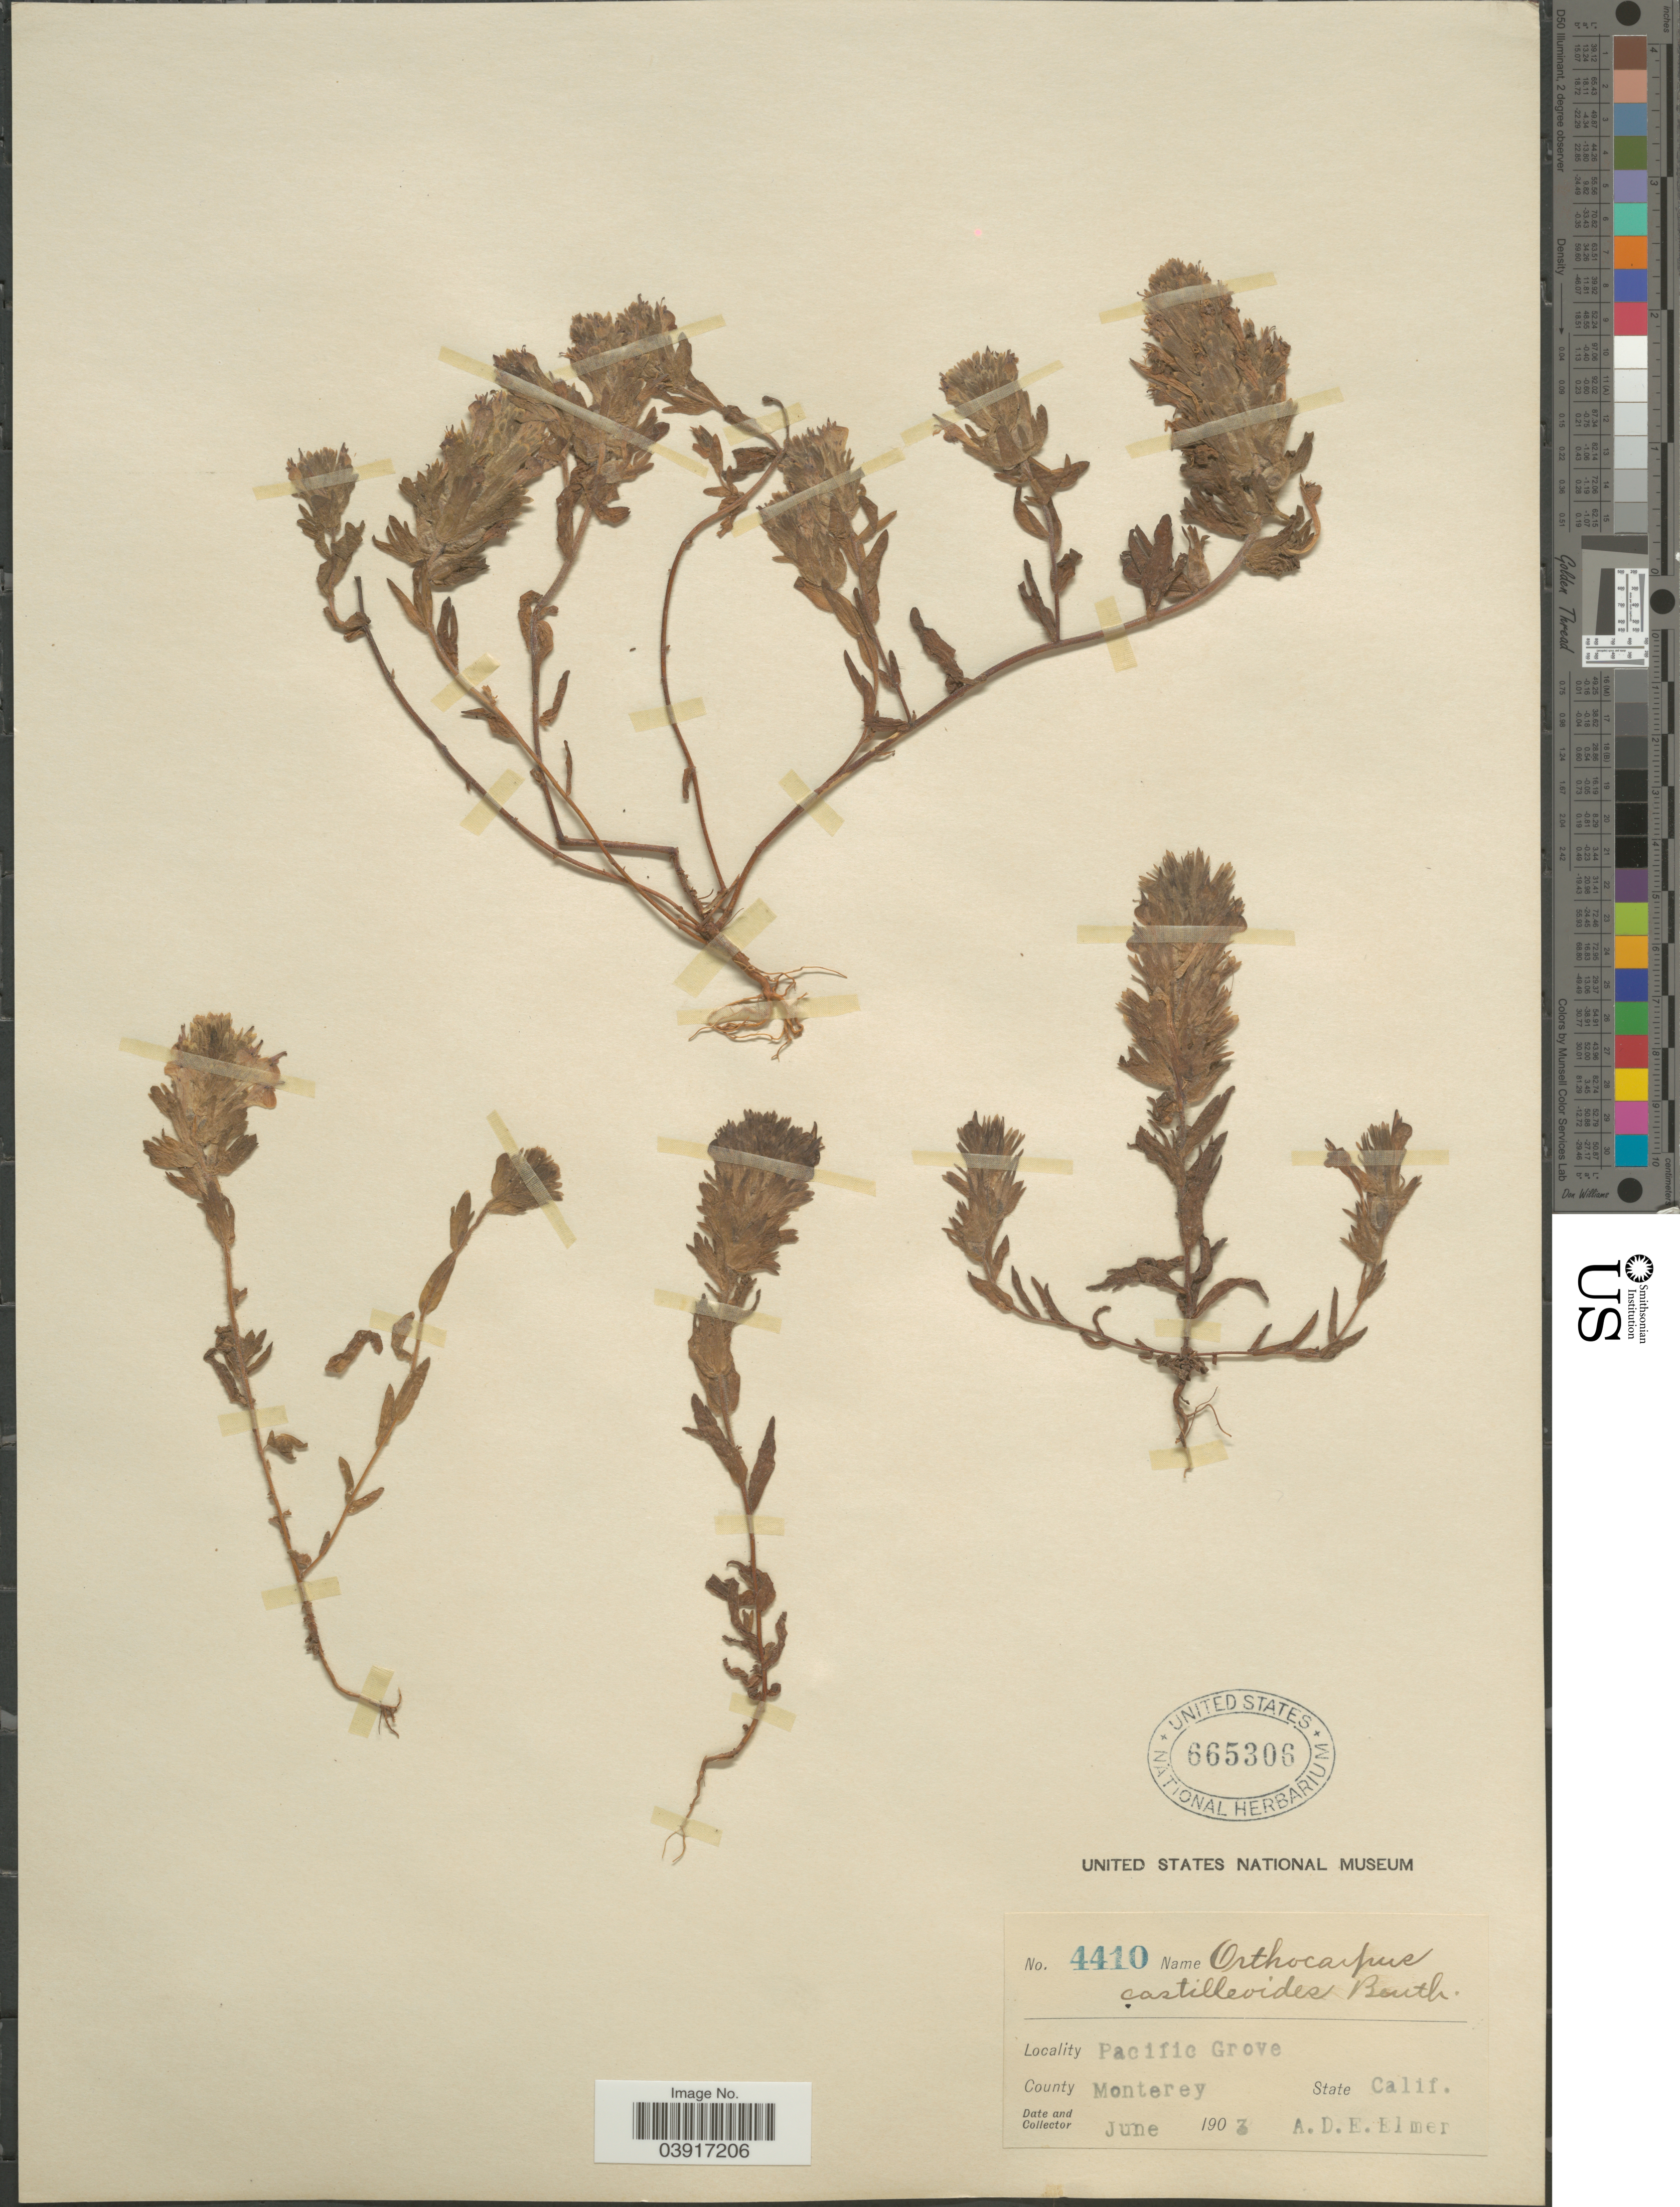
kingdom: Plantae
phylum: Tracheophyta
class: Magnoliopsida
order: Lamiales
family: Orobanchaceae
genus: Orthocarpus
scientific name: Orthocarpus castillejoides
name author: Benth.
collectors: A. D. E. Elmer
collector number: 4410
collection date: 1903-06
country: United States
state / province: California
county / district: Monterey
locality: Pacific Grove. County Monterey.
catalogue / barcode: US 665306